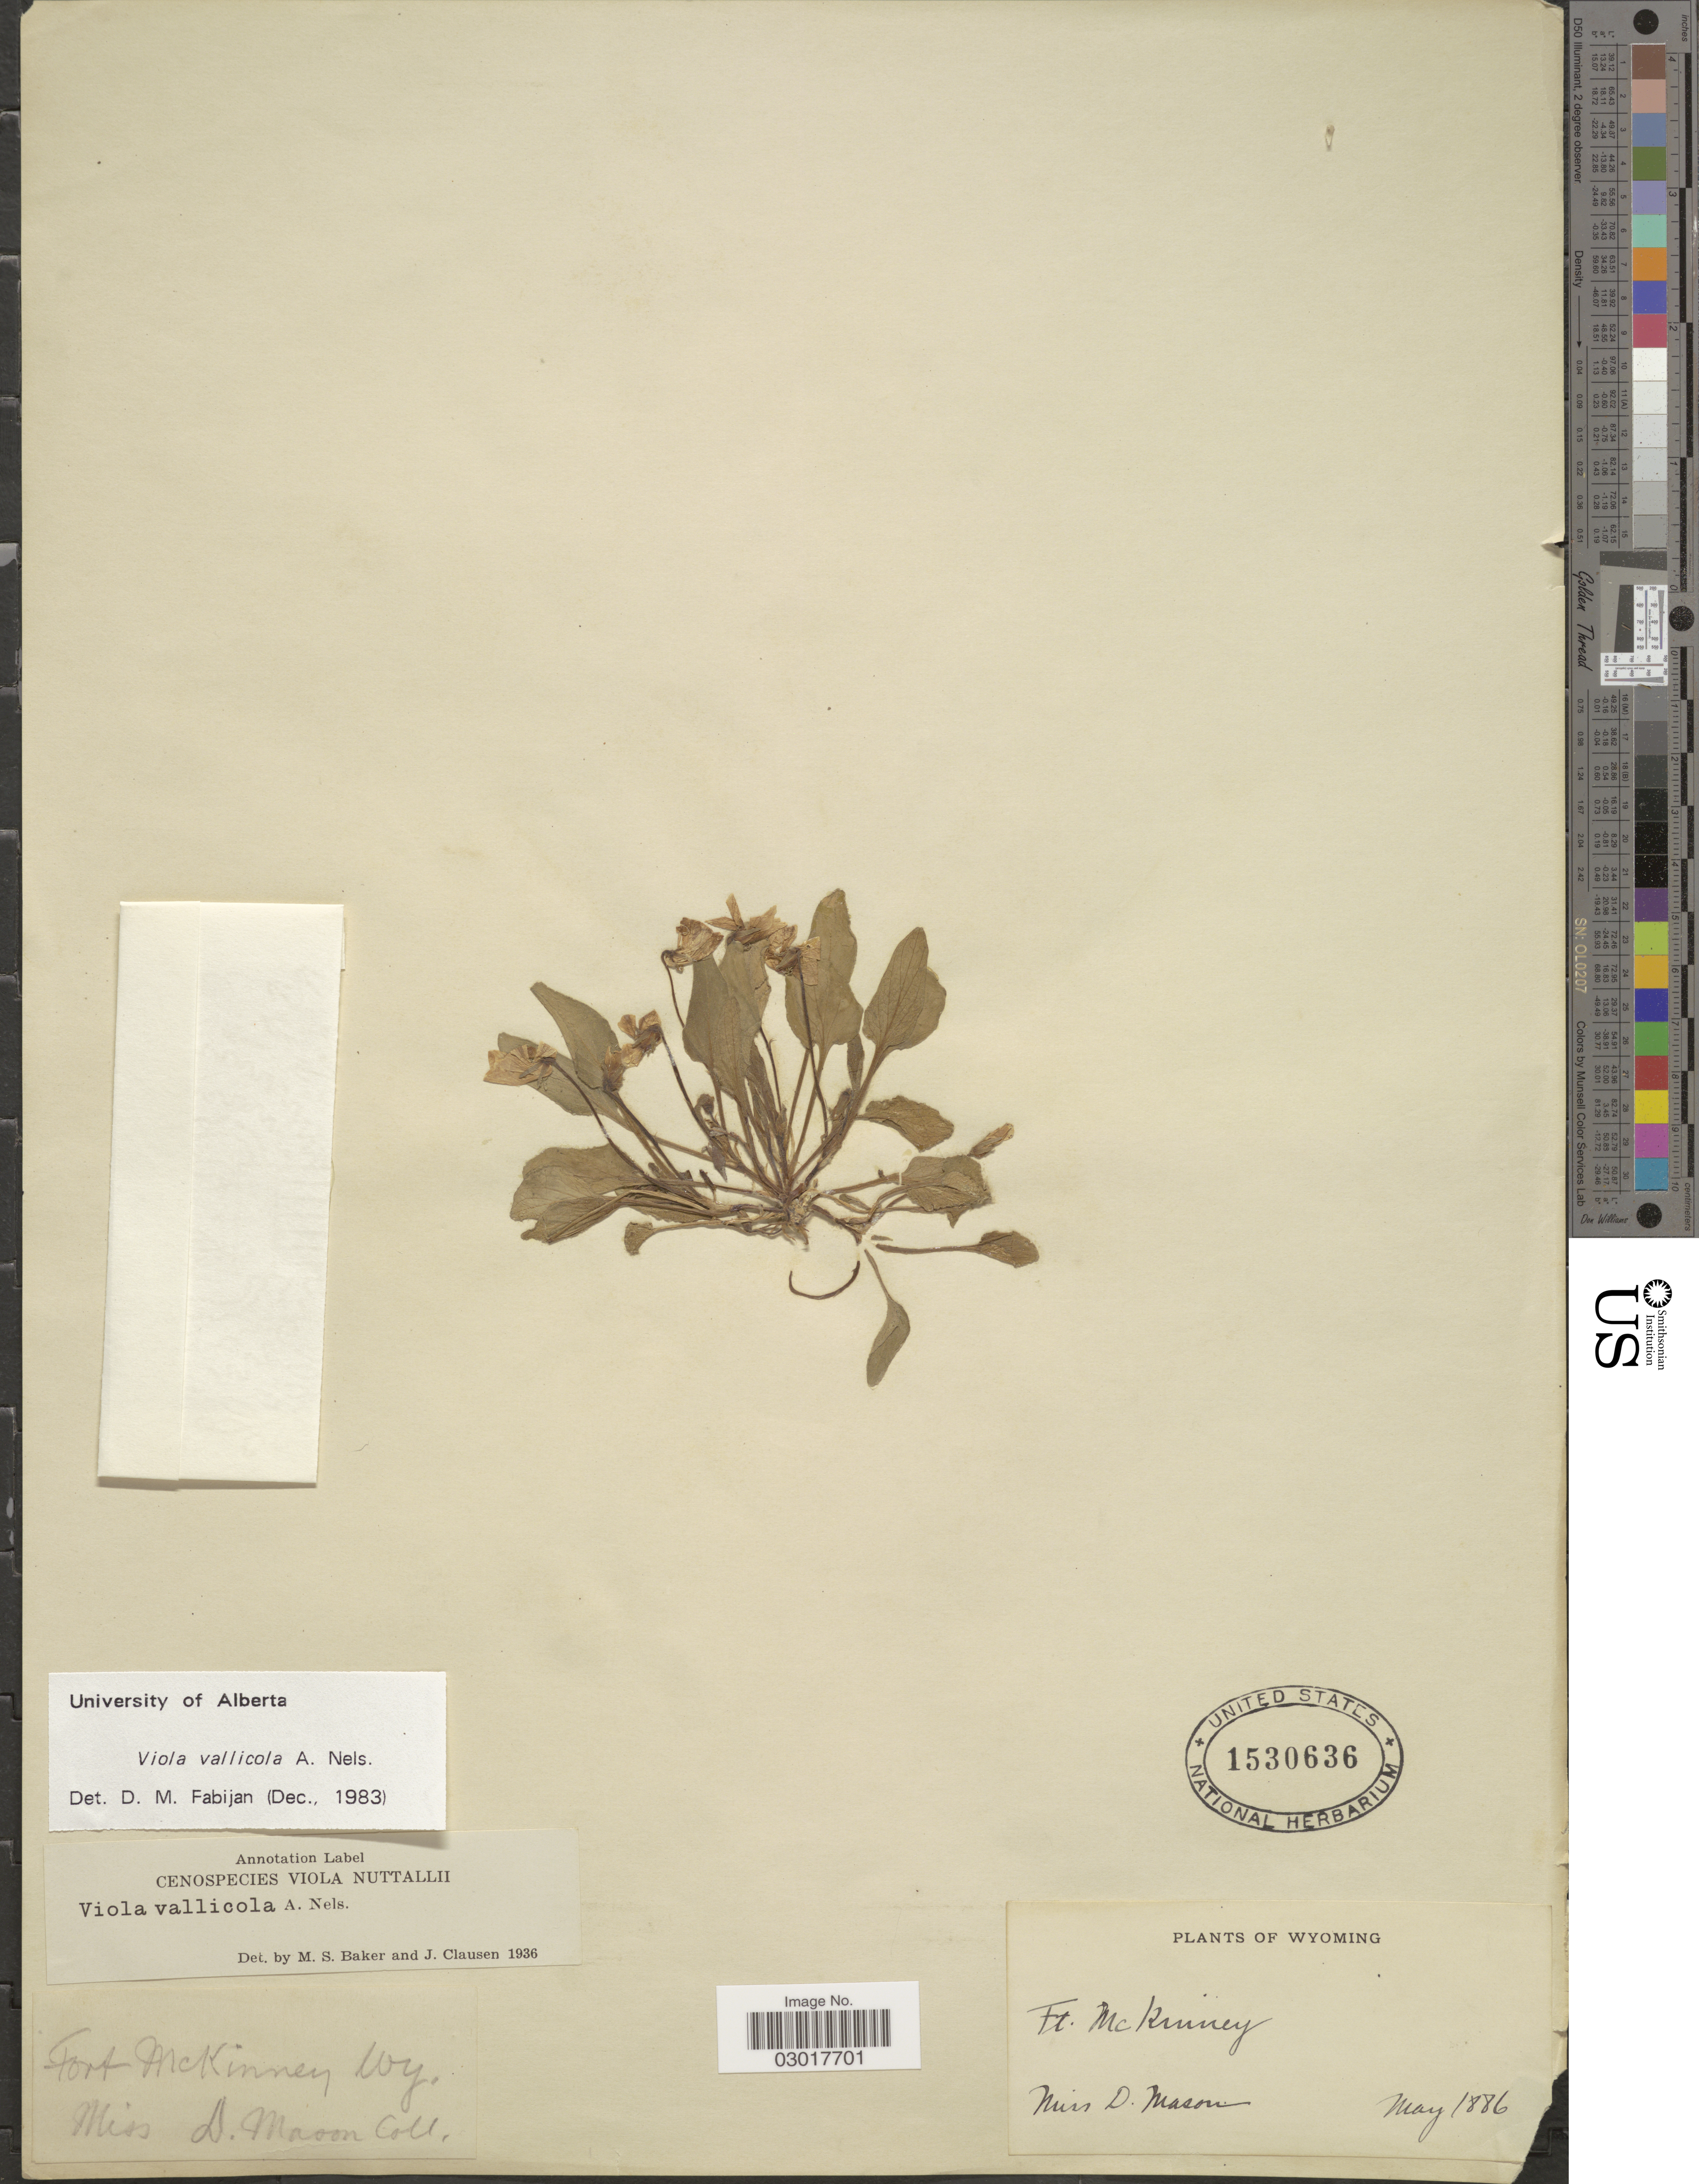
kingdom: Plantae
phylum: Tracheophyta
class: Magnoliopsida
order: Malpighiales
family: Violaceae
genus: Viola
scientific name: Viola vallicola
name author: A. Nelson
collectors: D. Mason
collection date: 1886-05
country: United States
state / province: Wyoming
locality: Fort McKinney.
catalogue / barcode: US 1530636